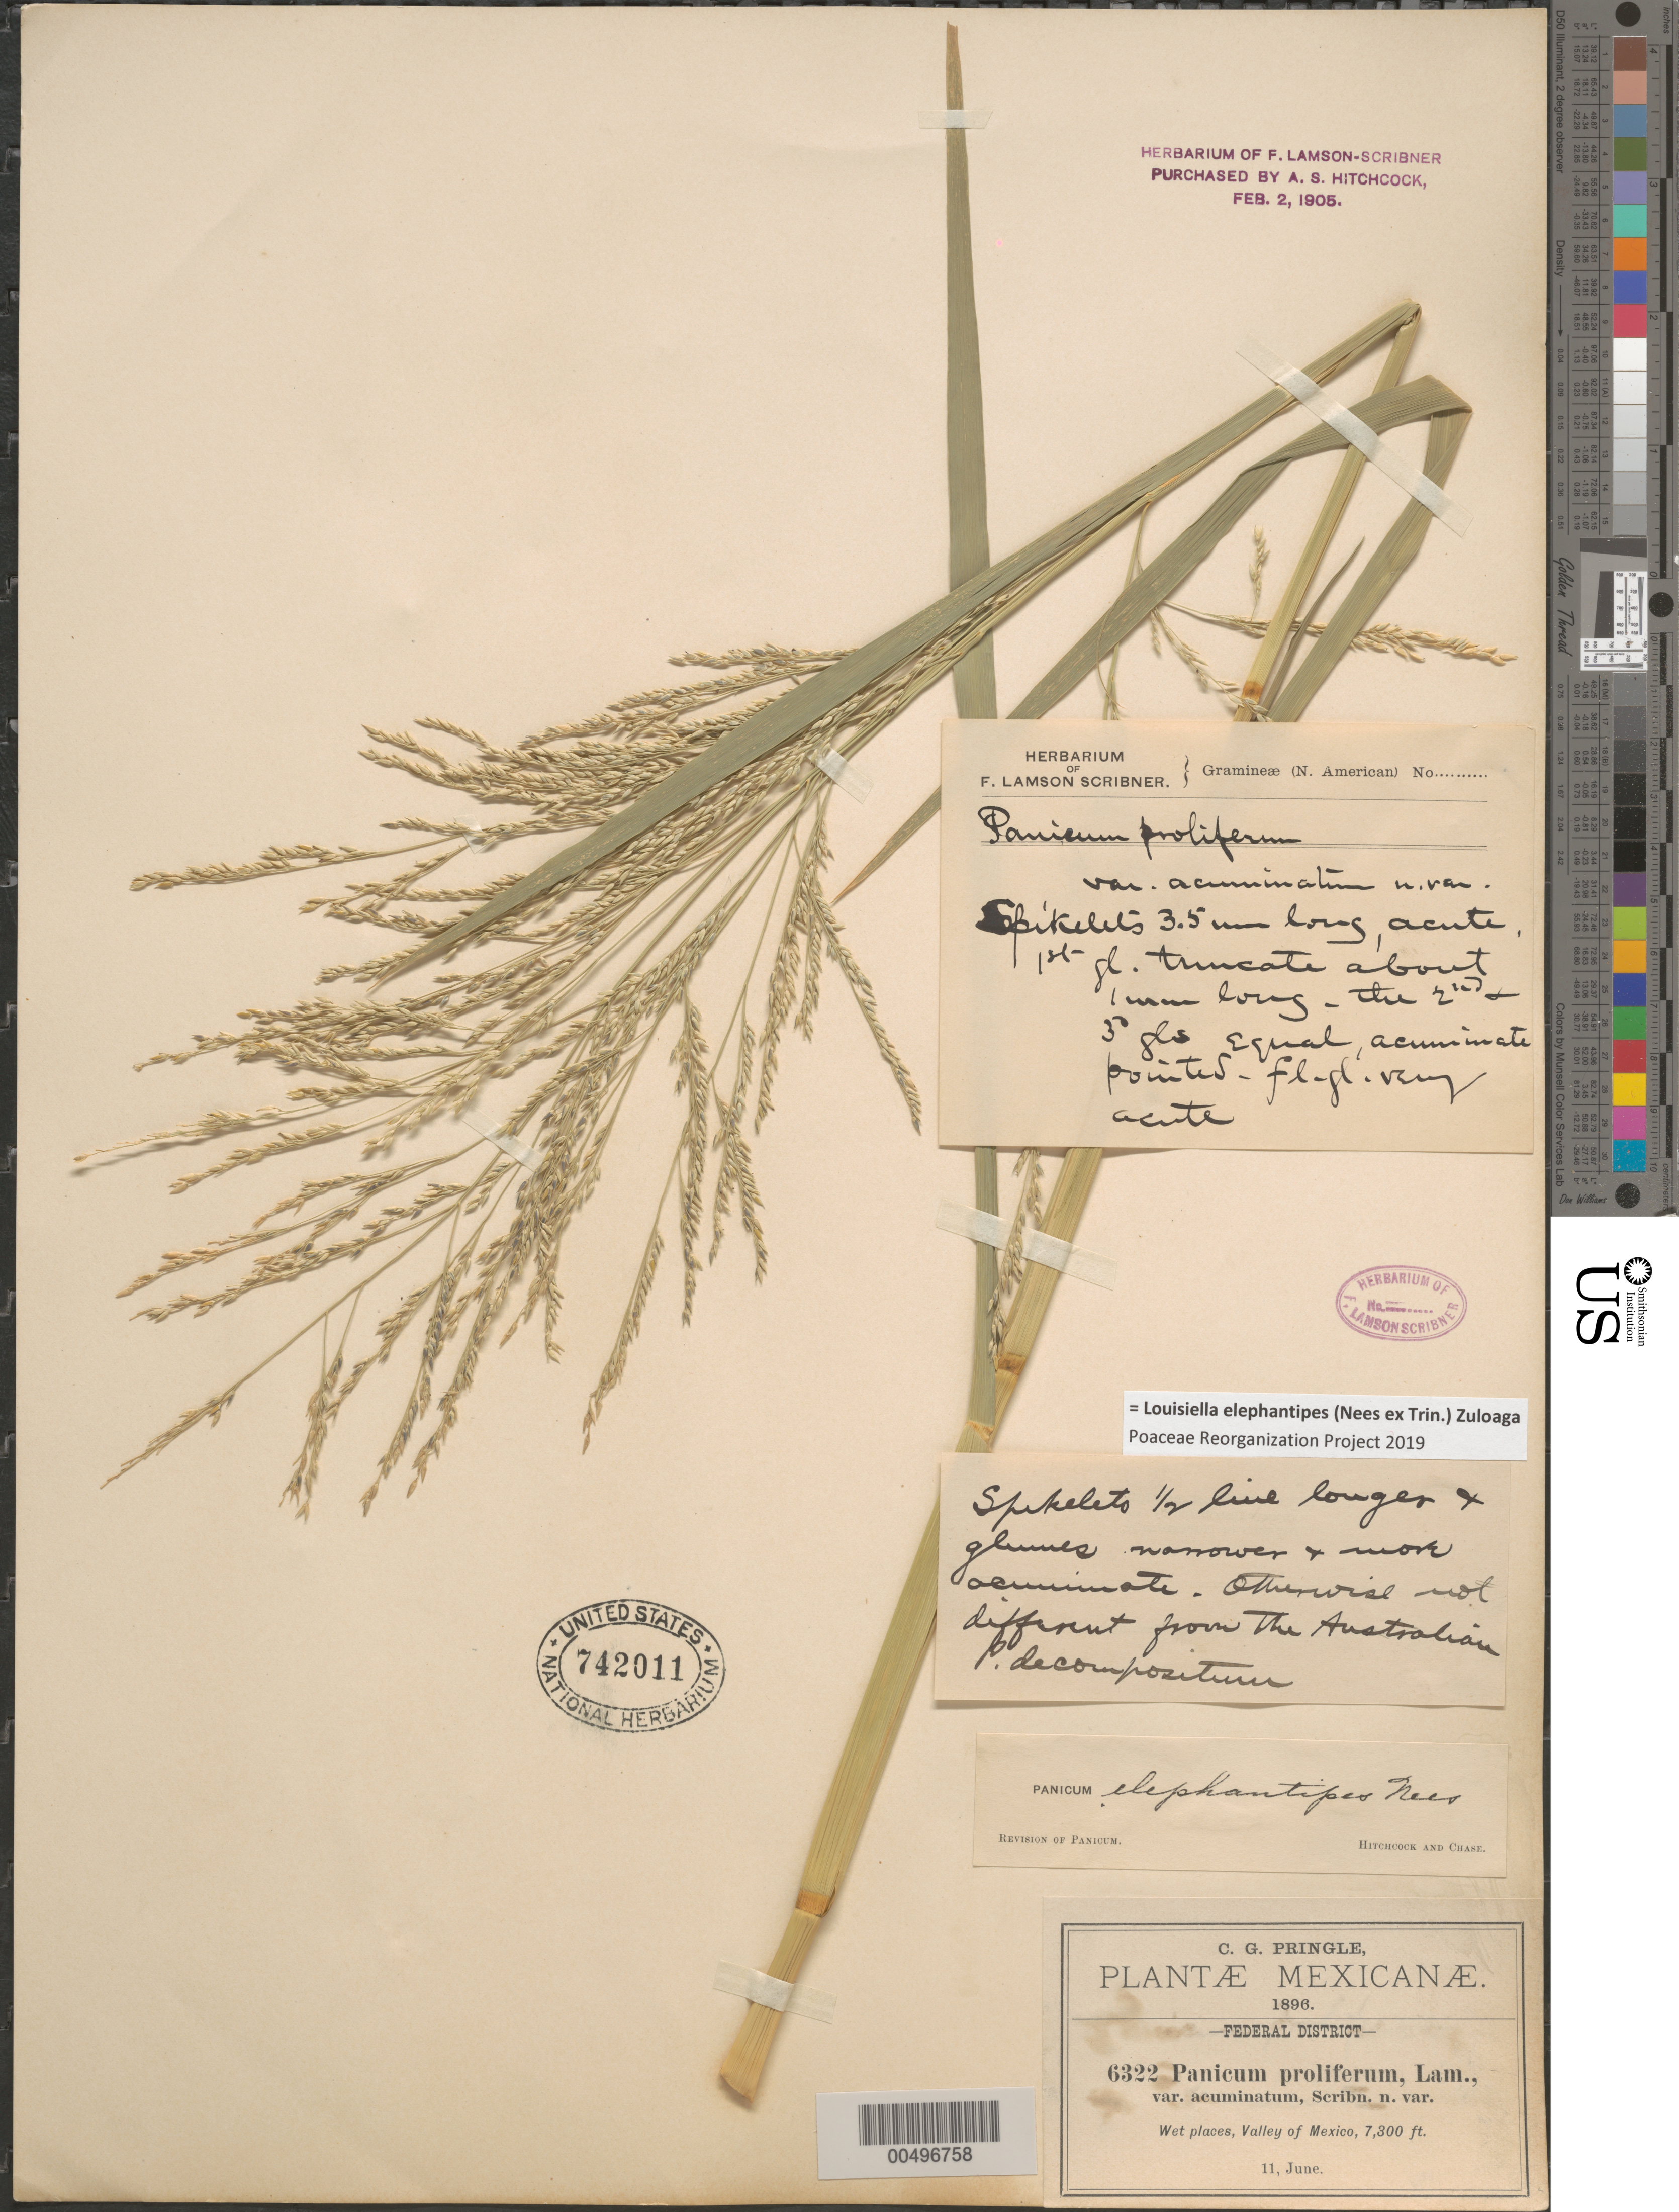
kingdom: Plantae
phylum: Tracheophyta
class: Liliopsida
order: Poales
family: Poaceae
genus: Panicum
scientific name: Panicum sucosum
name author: Hitchc. & Chase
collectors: C. G. Pringle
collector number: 6322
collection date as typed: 11 Jun 1896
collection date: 1896-06-11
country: Mexico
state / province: Distrito Federal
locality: Valley of Mexico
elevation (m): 2225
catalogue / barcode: US 742011